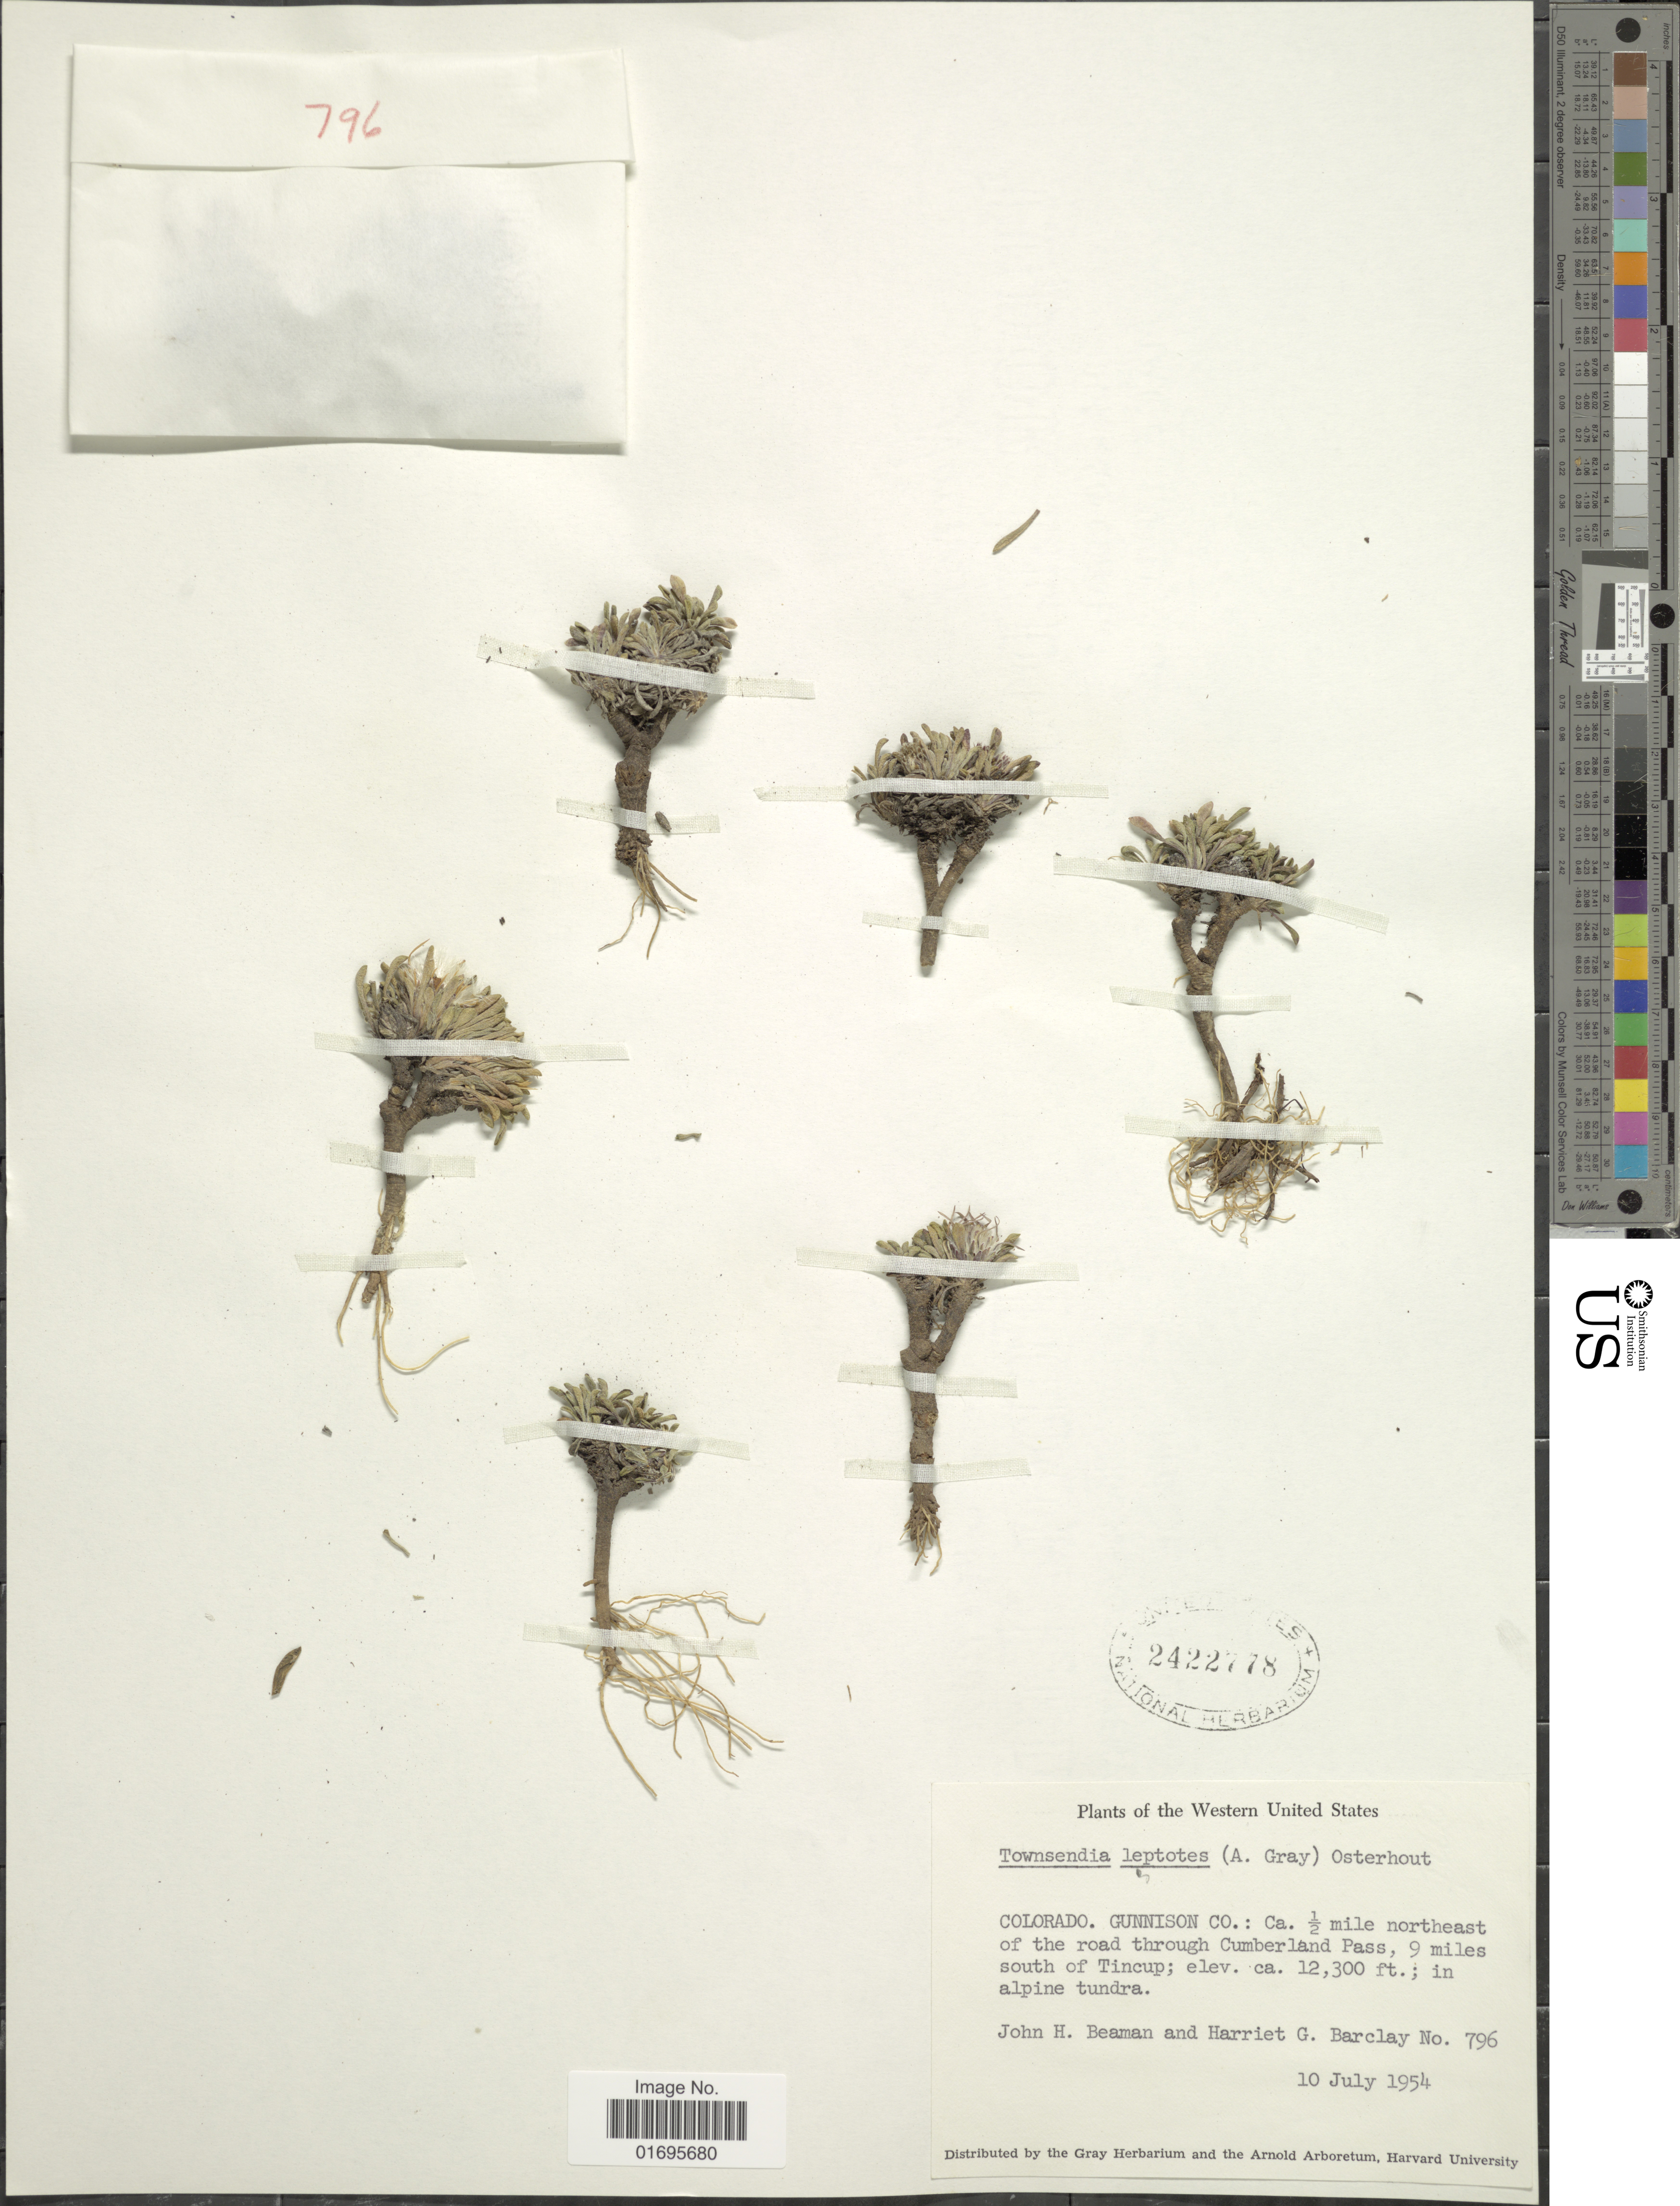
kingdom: Plantae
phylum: Tracheophyta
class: Magnoliopsida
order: Asterales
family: Asteraceae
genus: Townsendia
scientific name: Townsendia leptotes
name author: (A. Gray) Osterh.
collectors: J. H. Beaman & G. W. Barclay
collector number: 796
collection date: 1954-07-10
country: United States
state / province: Colorado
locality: Western United States, Gunnison Co.: Ca. 2½ mile northeast of road through Cumberland Pass, 9 miles south of Tincup, in alpine tundra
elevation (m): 3749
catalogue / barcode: US 2422778